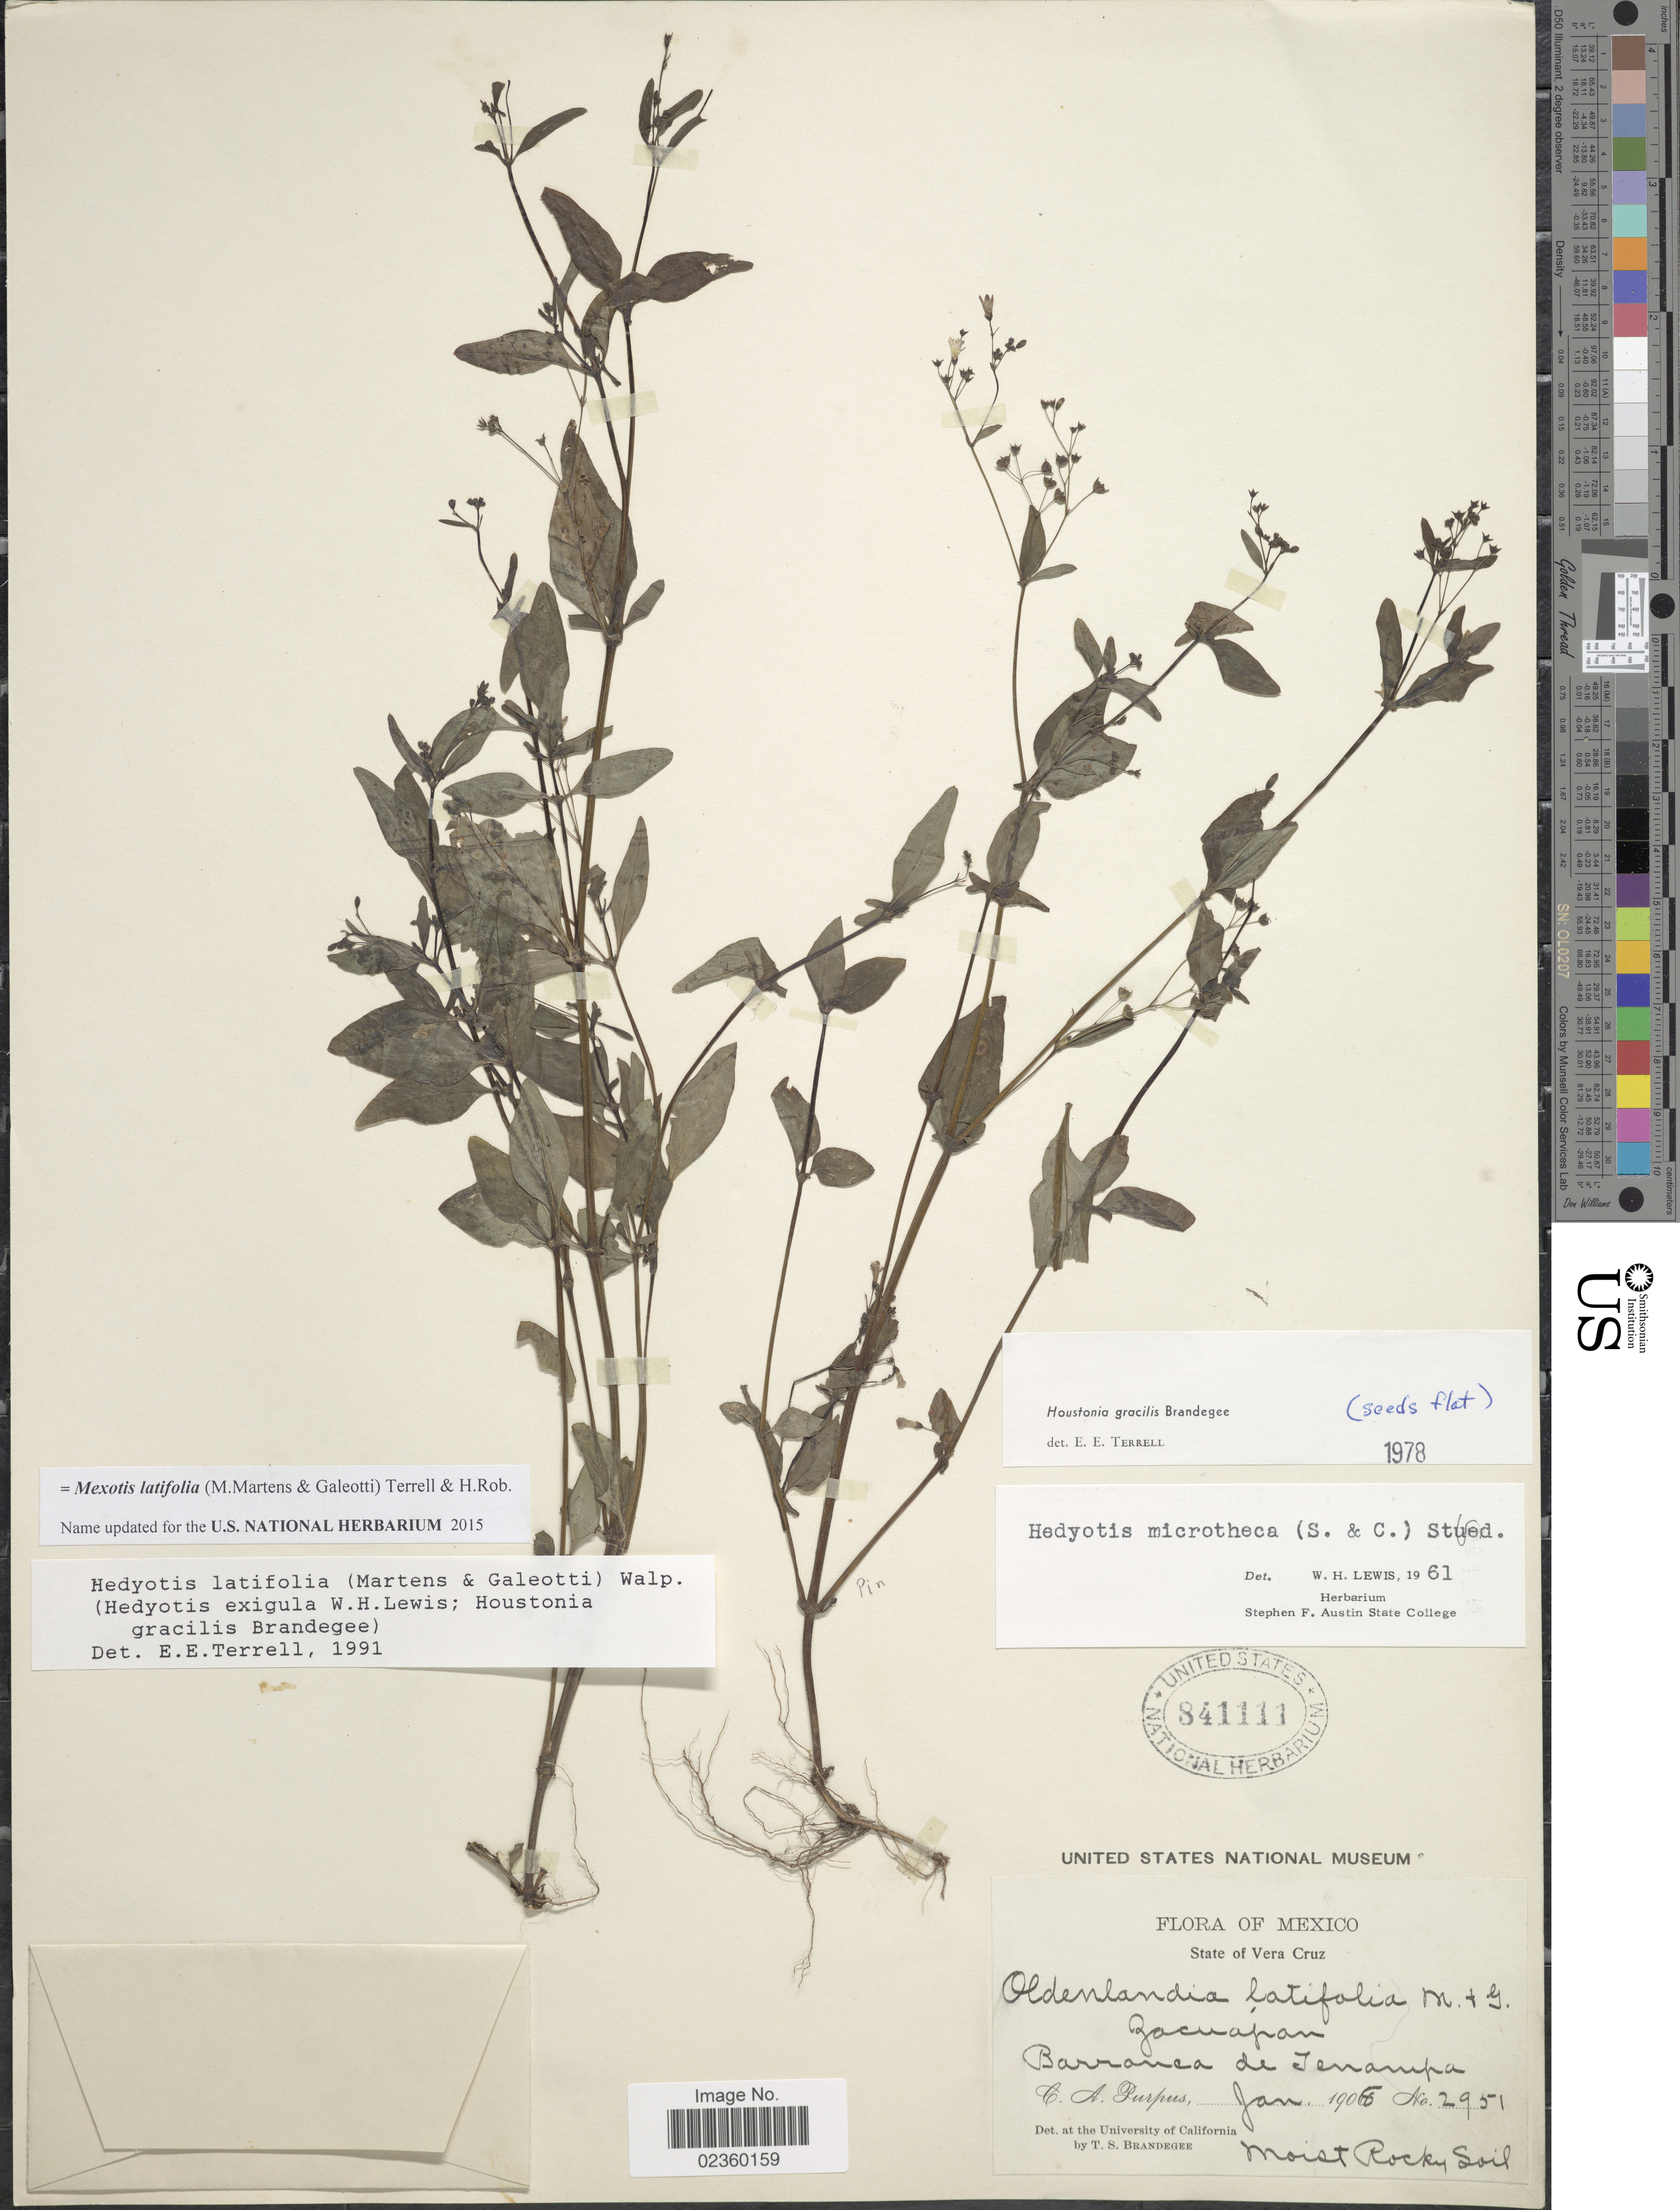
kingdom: Plantae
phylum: Tracheophyta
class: Magnoliopsida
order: Gentianales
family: Rubiaceae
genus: Mexotis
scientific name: Mexotis latifolia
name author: (M. Martens & Galeotti) Terrell & H. Rob.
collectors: T. S. Brandegee (herbarium)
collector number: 2951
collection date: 1908-01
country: Mexico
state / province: Veracruz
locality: Zacuapan, Barranca de Jenampa, Moist Rocky Soil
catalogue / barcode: US 841111